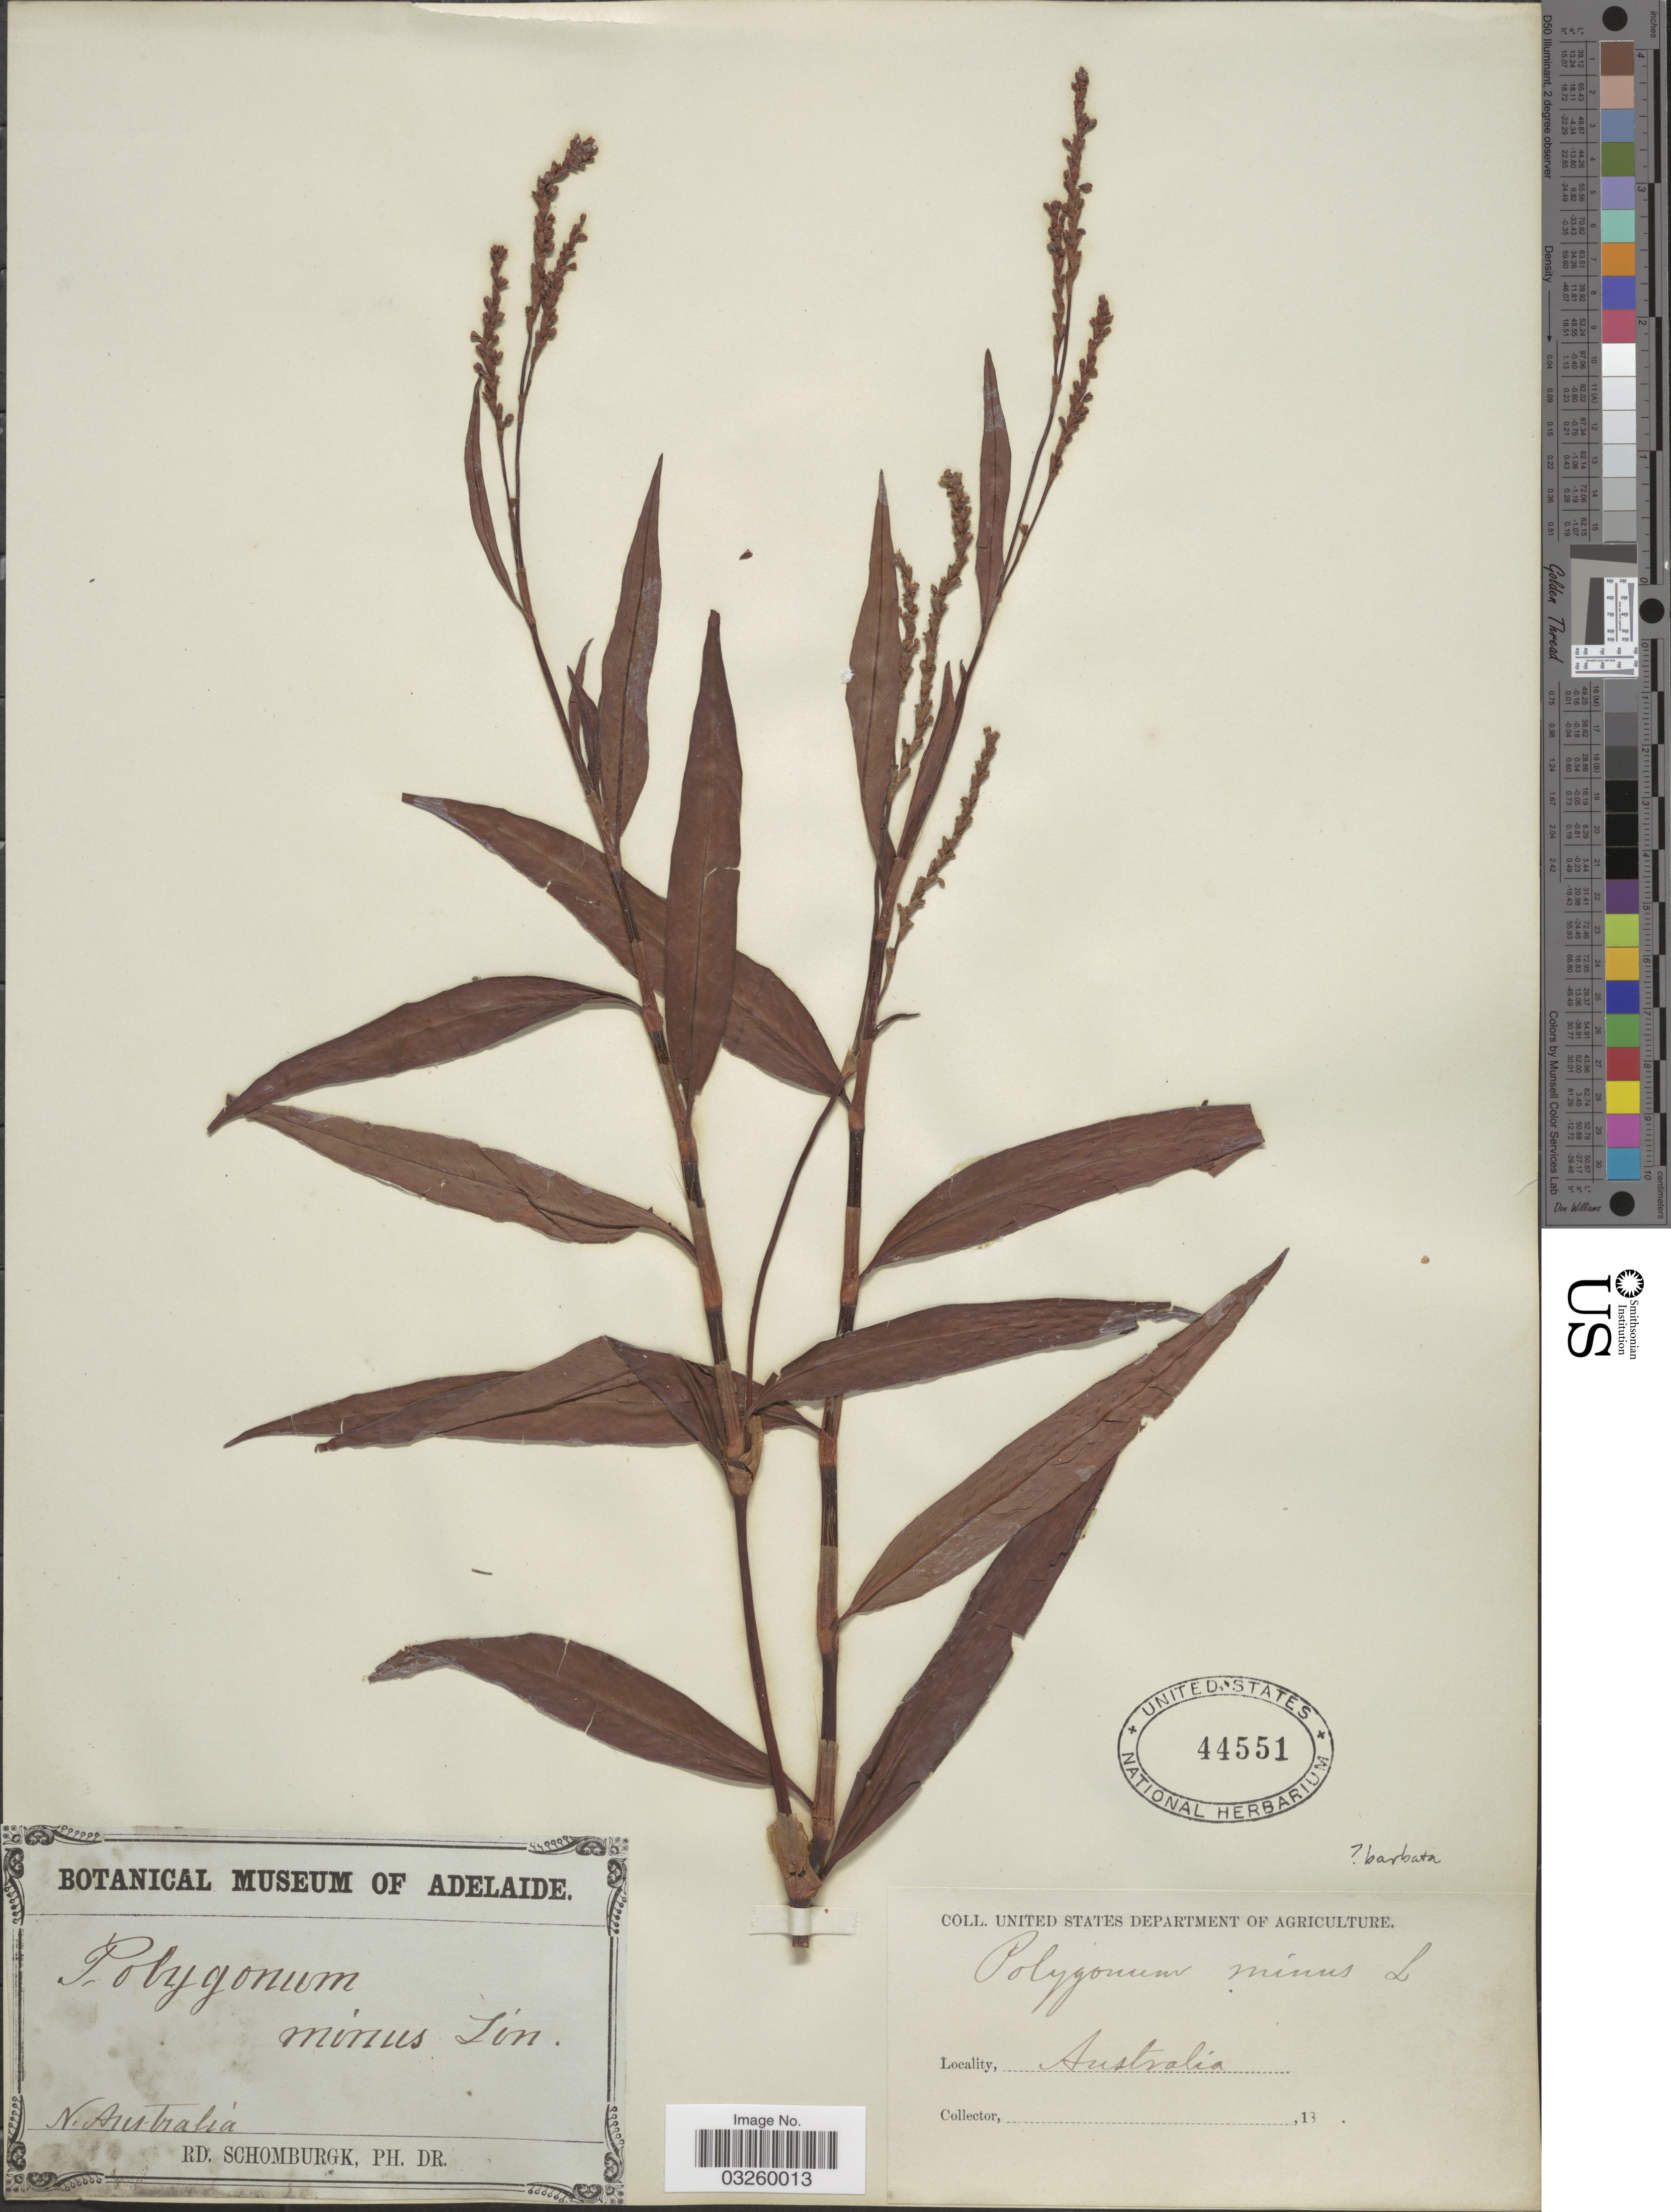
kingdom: Plantae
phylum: Tracheophyta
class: Magnoliopsida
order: Caryophyllales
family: Polygonaceae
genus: Polygonum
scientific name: Polygonum minus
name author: Huds.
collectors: M. R. Schomburgk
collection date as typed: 18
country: Australia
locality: N. Australia.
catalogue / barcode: US 44551